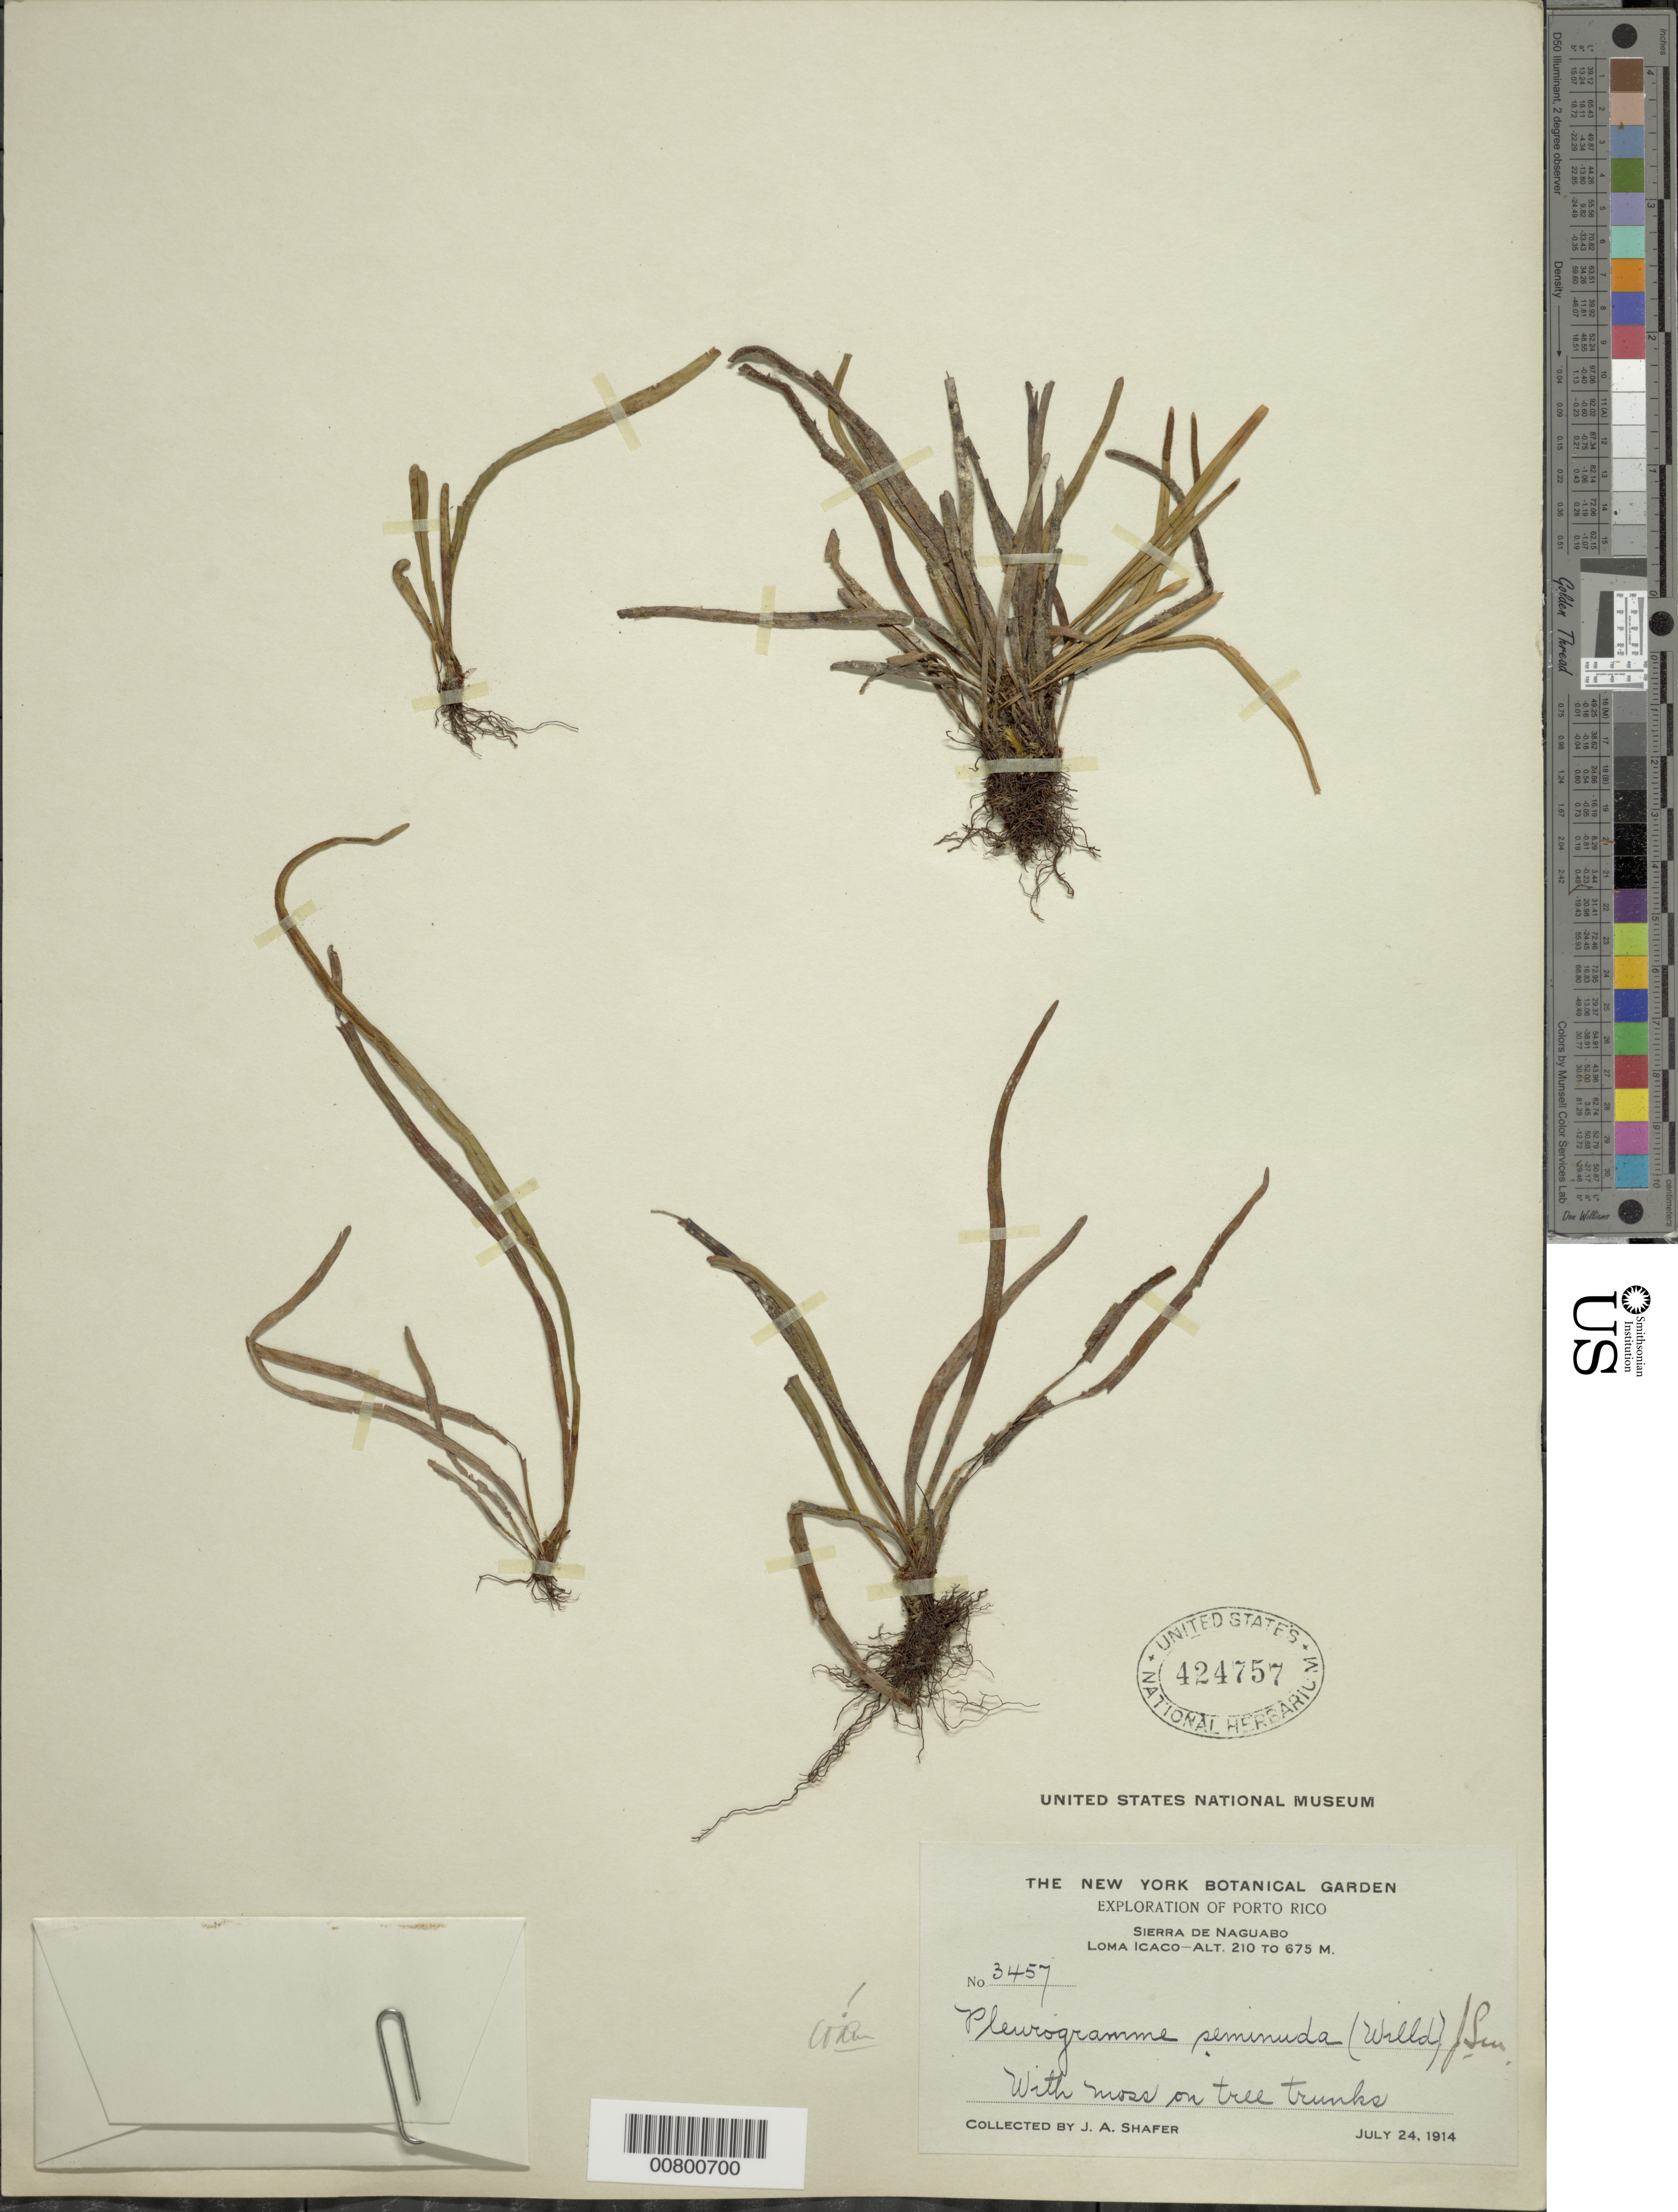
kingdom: Plantae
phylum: Tracheophyta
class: Polypodiopsida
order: Polypodiales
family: Polypodiaceae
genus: Cochlidium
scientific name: Cochlidium seminudum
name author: (Willd.) Maxon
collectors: J. A. Shafer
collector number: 3457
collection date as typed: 24 Jul 1914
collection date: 1914-07-24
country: Puerto Rico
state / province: Naguabo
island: Puerto Rico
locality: Sierra de Naguabo, Loma Icaco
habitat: On tree trunks, with moss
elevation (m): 210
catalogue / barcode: US 424757